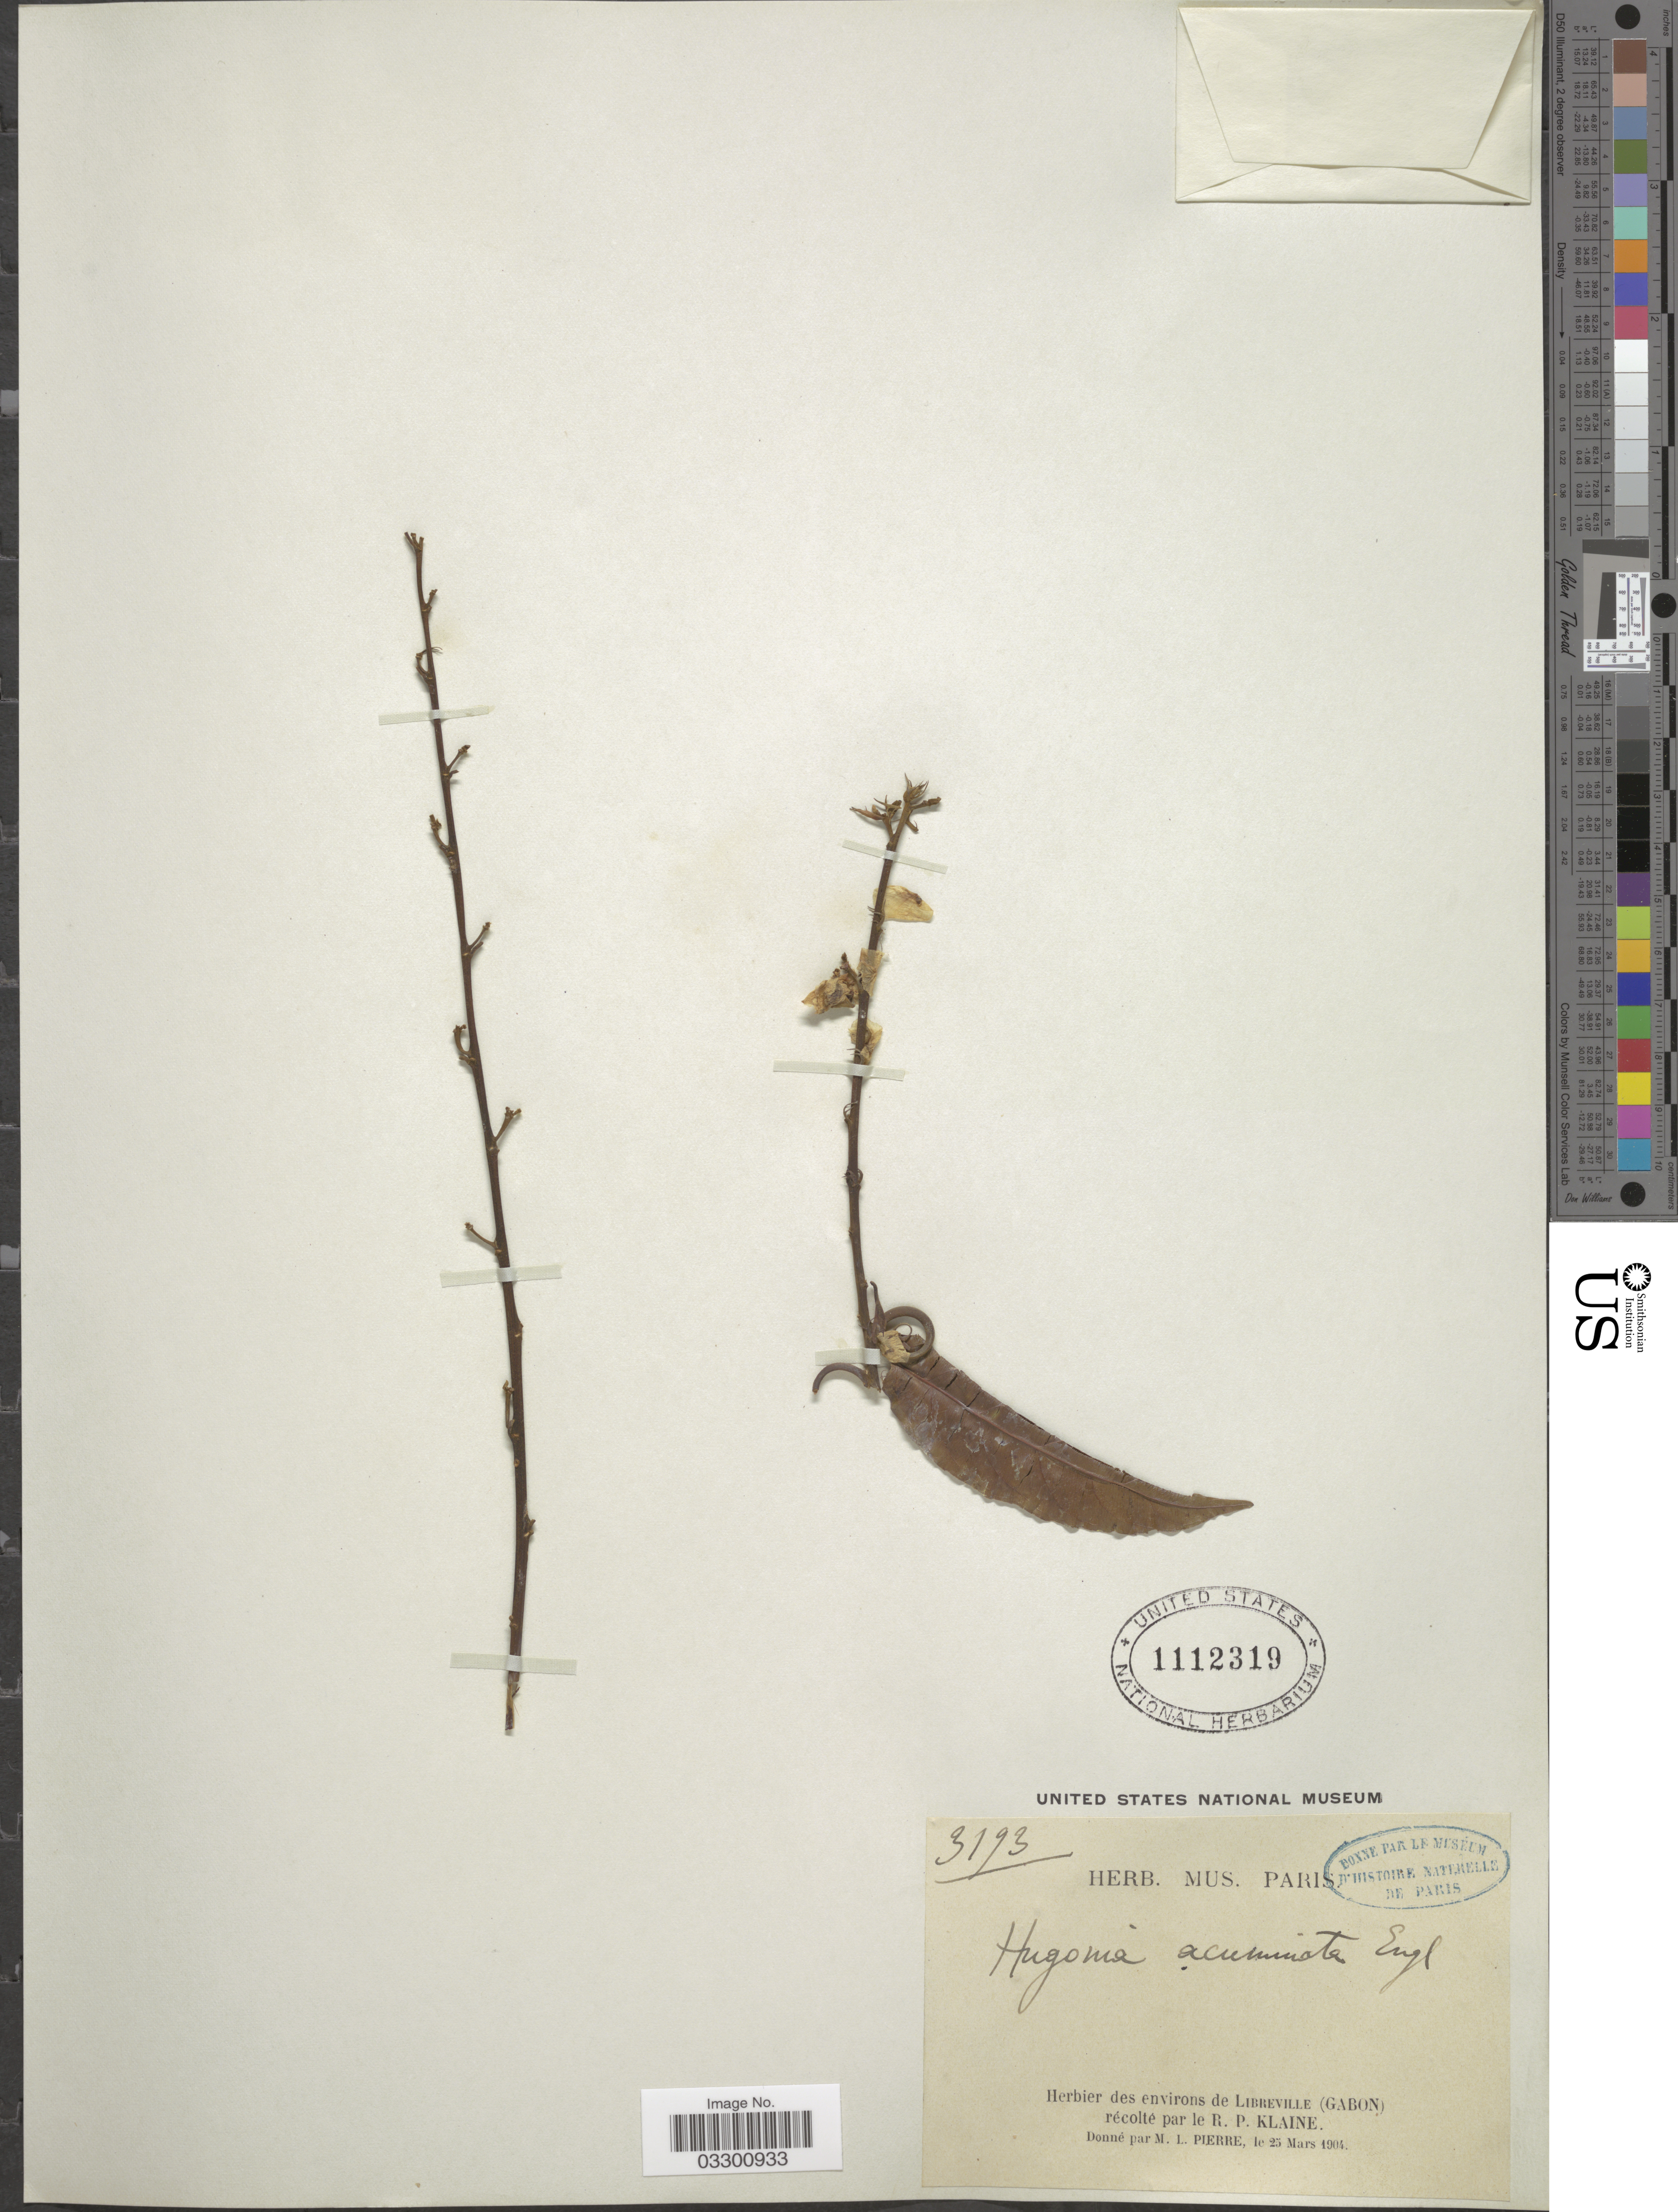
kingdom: Plantae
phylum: Tracheophyta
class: Magnoliopsida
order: Malpighiales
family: Linaceae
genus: Hugonia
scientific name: Hugonia acuminata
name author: Engl.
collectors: R. Klaine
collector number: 3193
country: Gabon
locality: Environs de Libreville.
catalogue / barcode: US 1112319